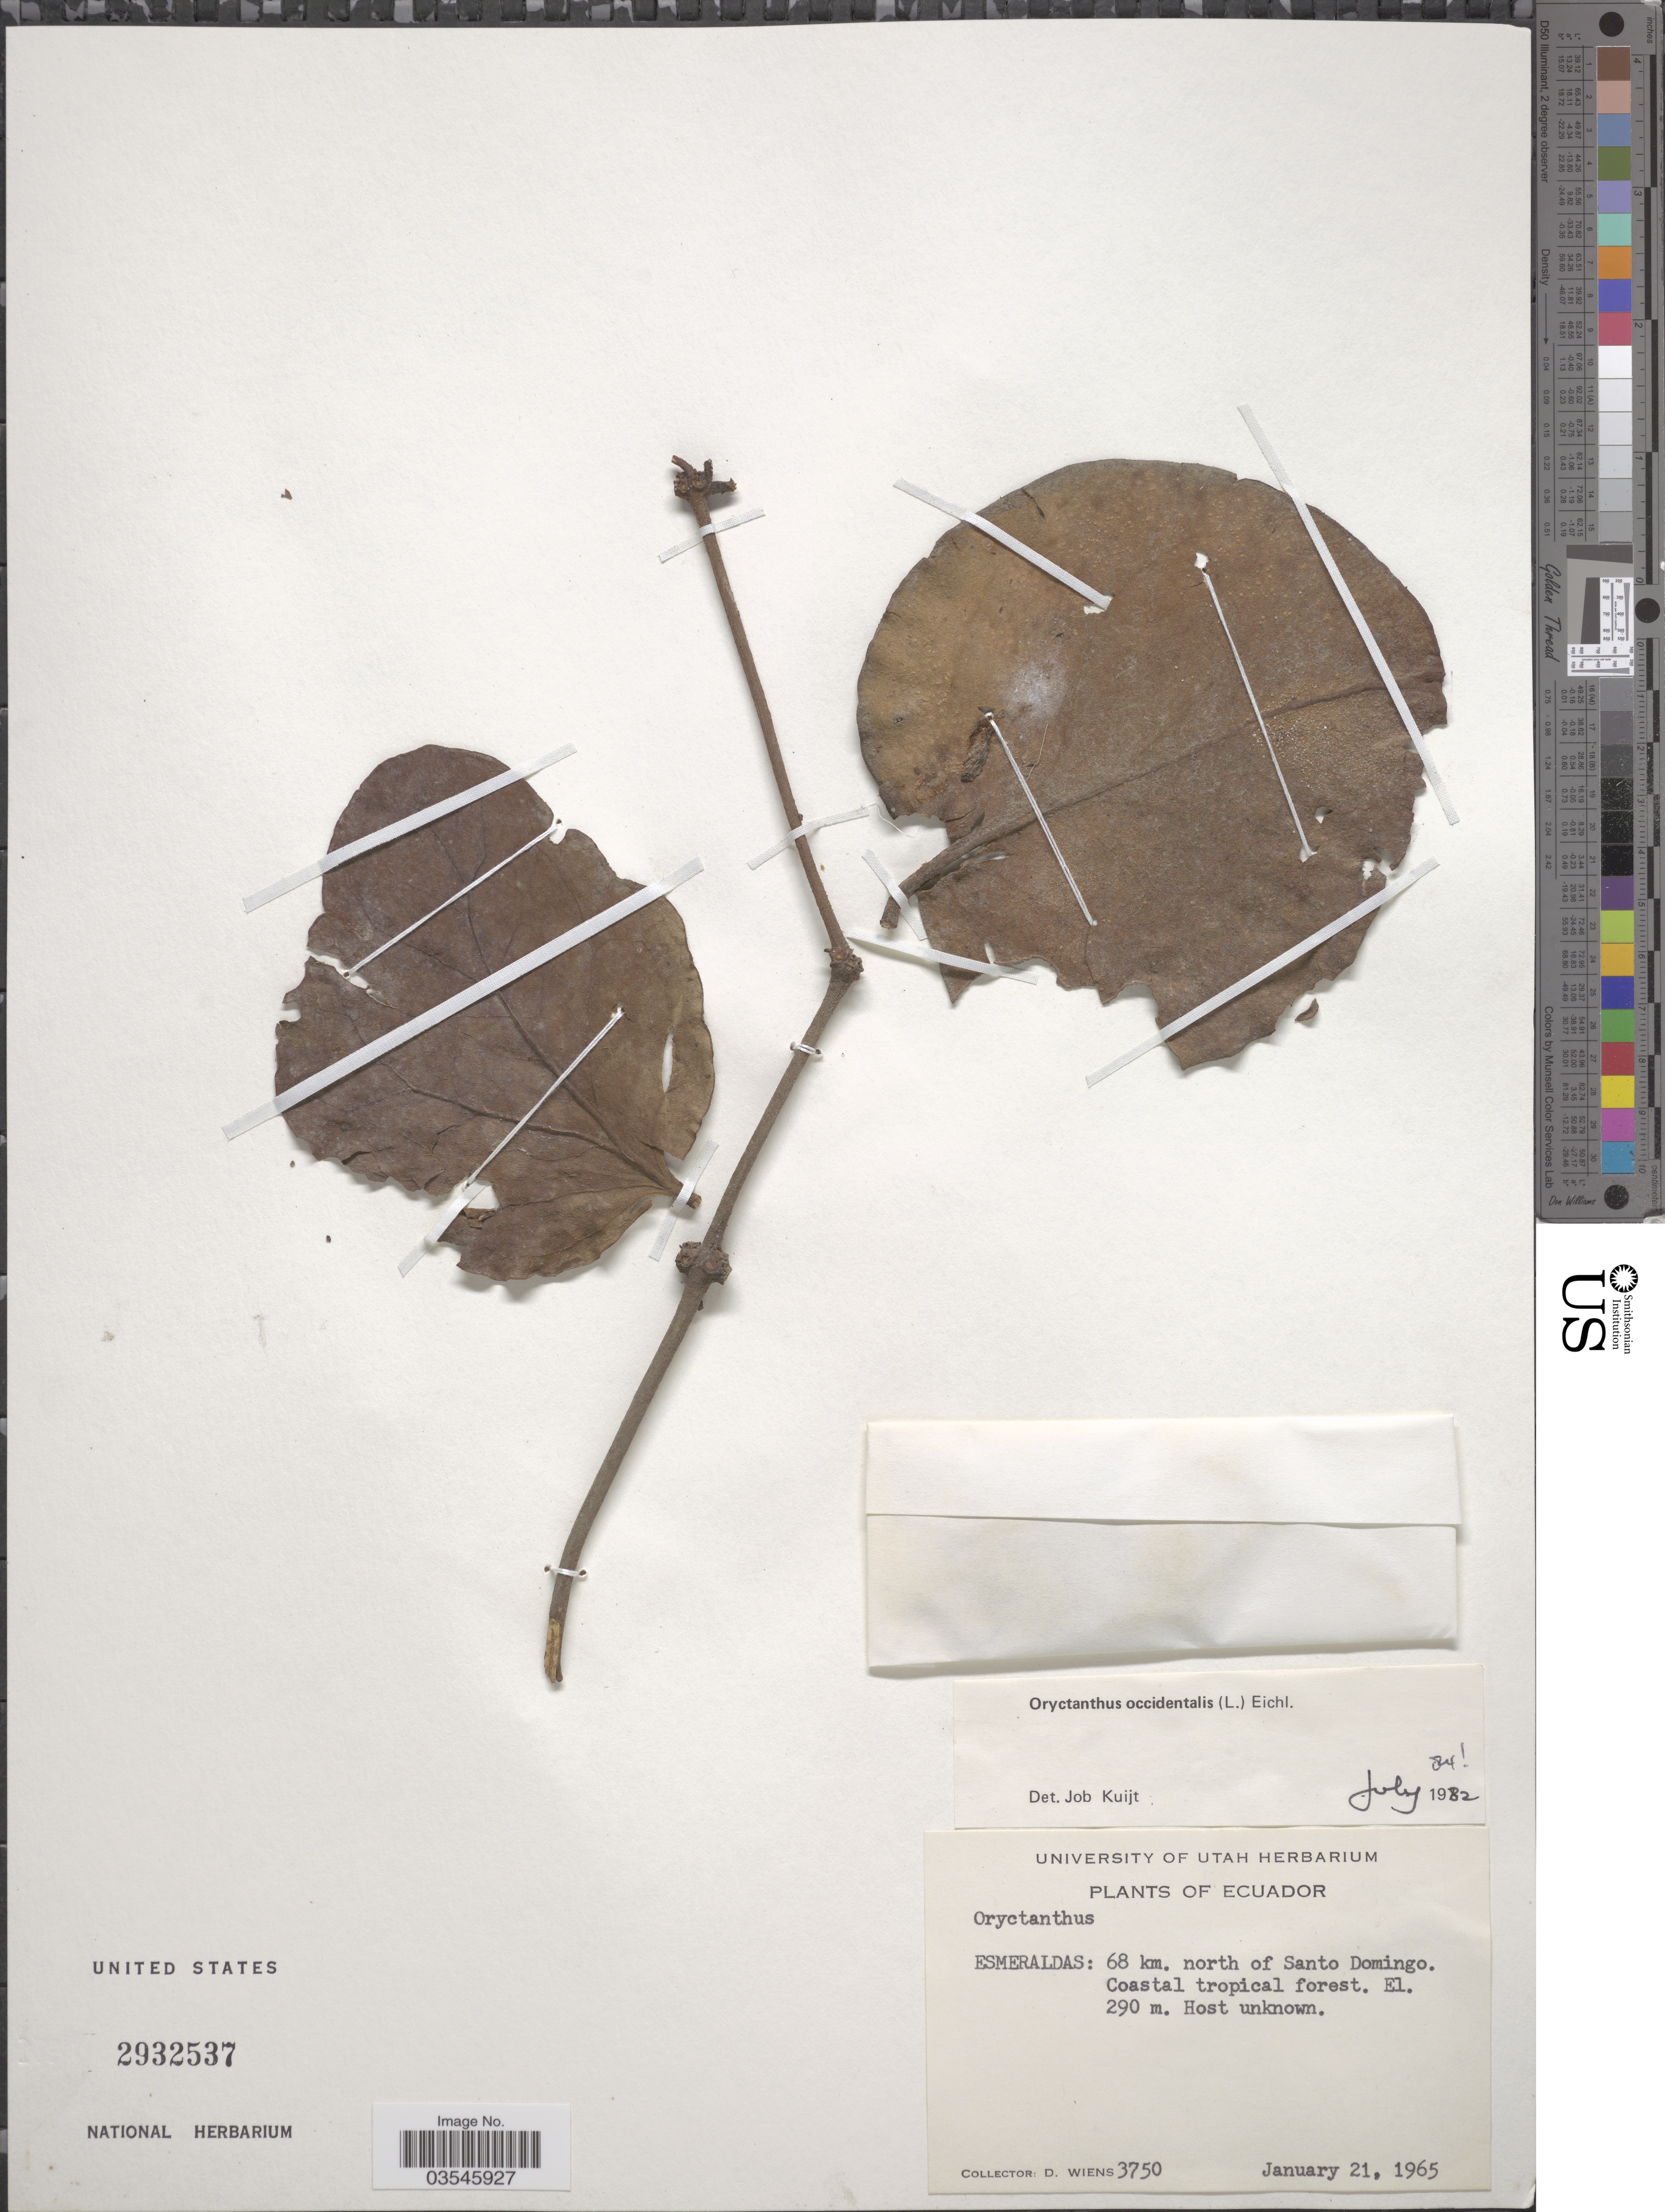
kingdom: Plantae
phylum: Tracheophyta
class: Magnoliopsida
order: Santalales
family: Loranthaceae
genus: Oryctanthus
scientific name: Oryctanthus occidentalis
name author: (L.) Eichler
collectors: D. Wiens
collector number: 3750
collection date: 1965-01-21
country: Ecuador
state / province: Esmeraldas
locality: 68 km. north of Santo Domingo. Coastal tropical forest.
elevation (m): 290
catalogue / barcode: US 2932537